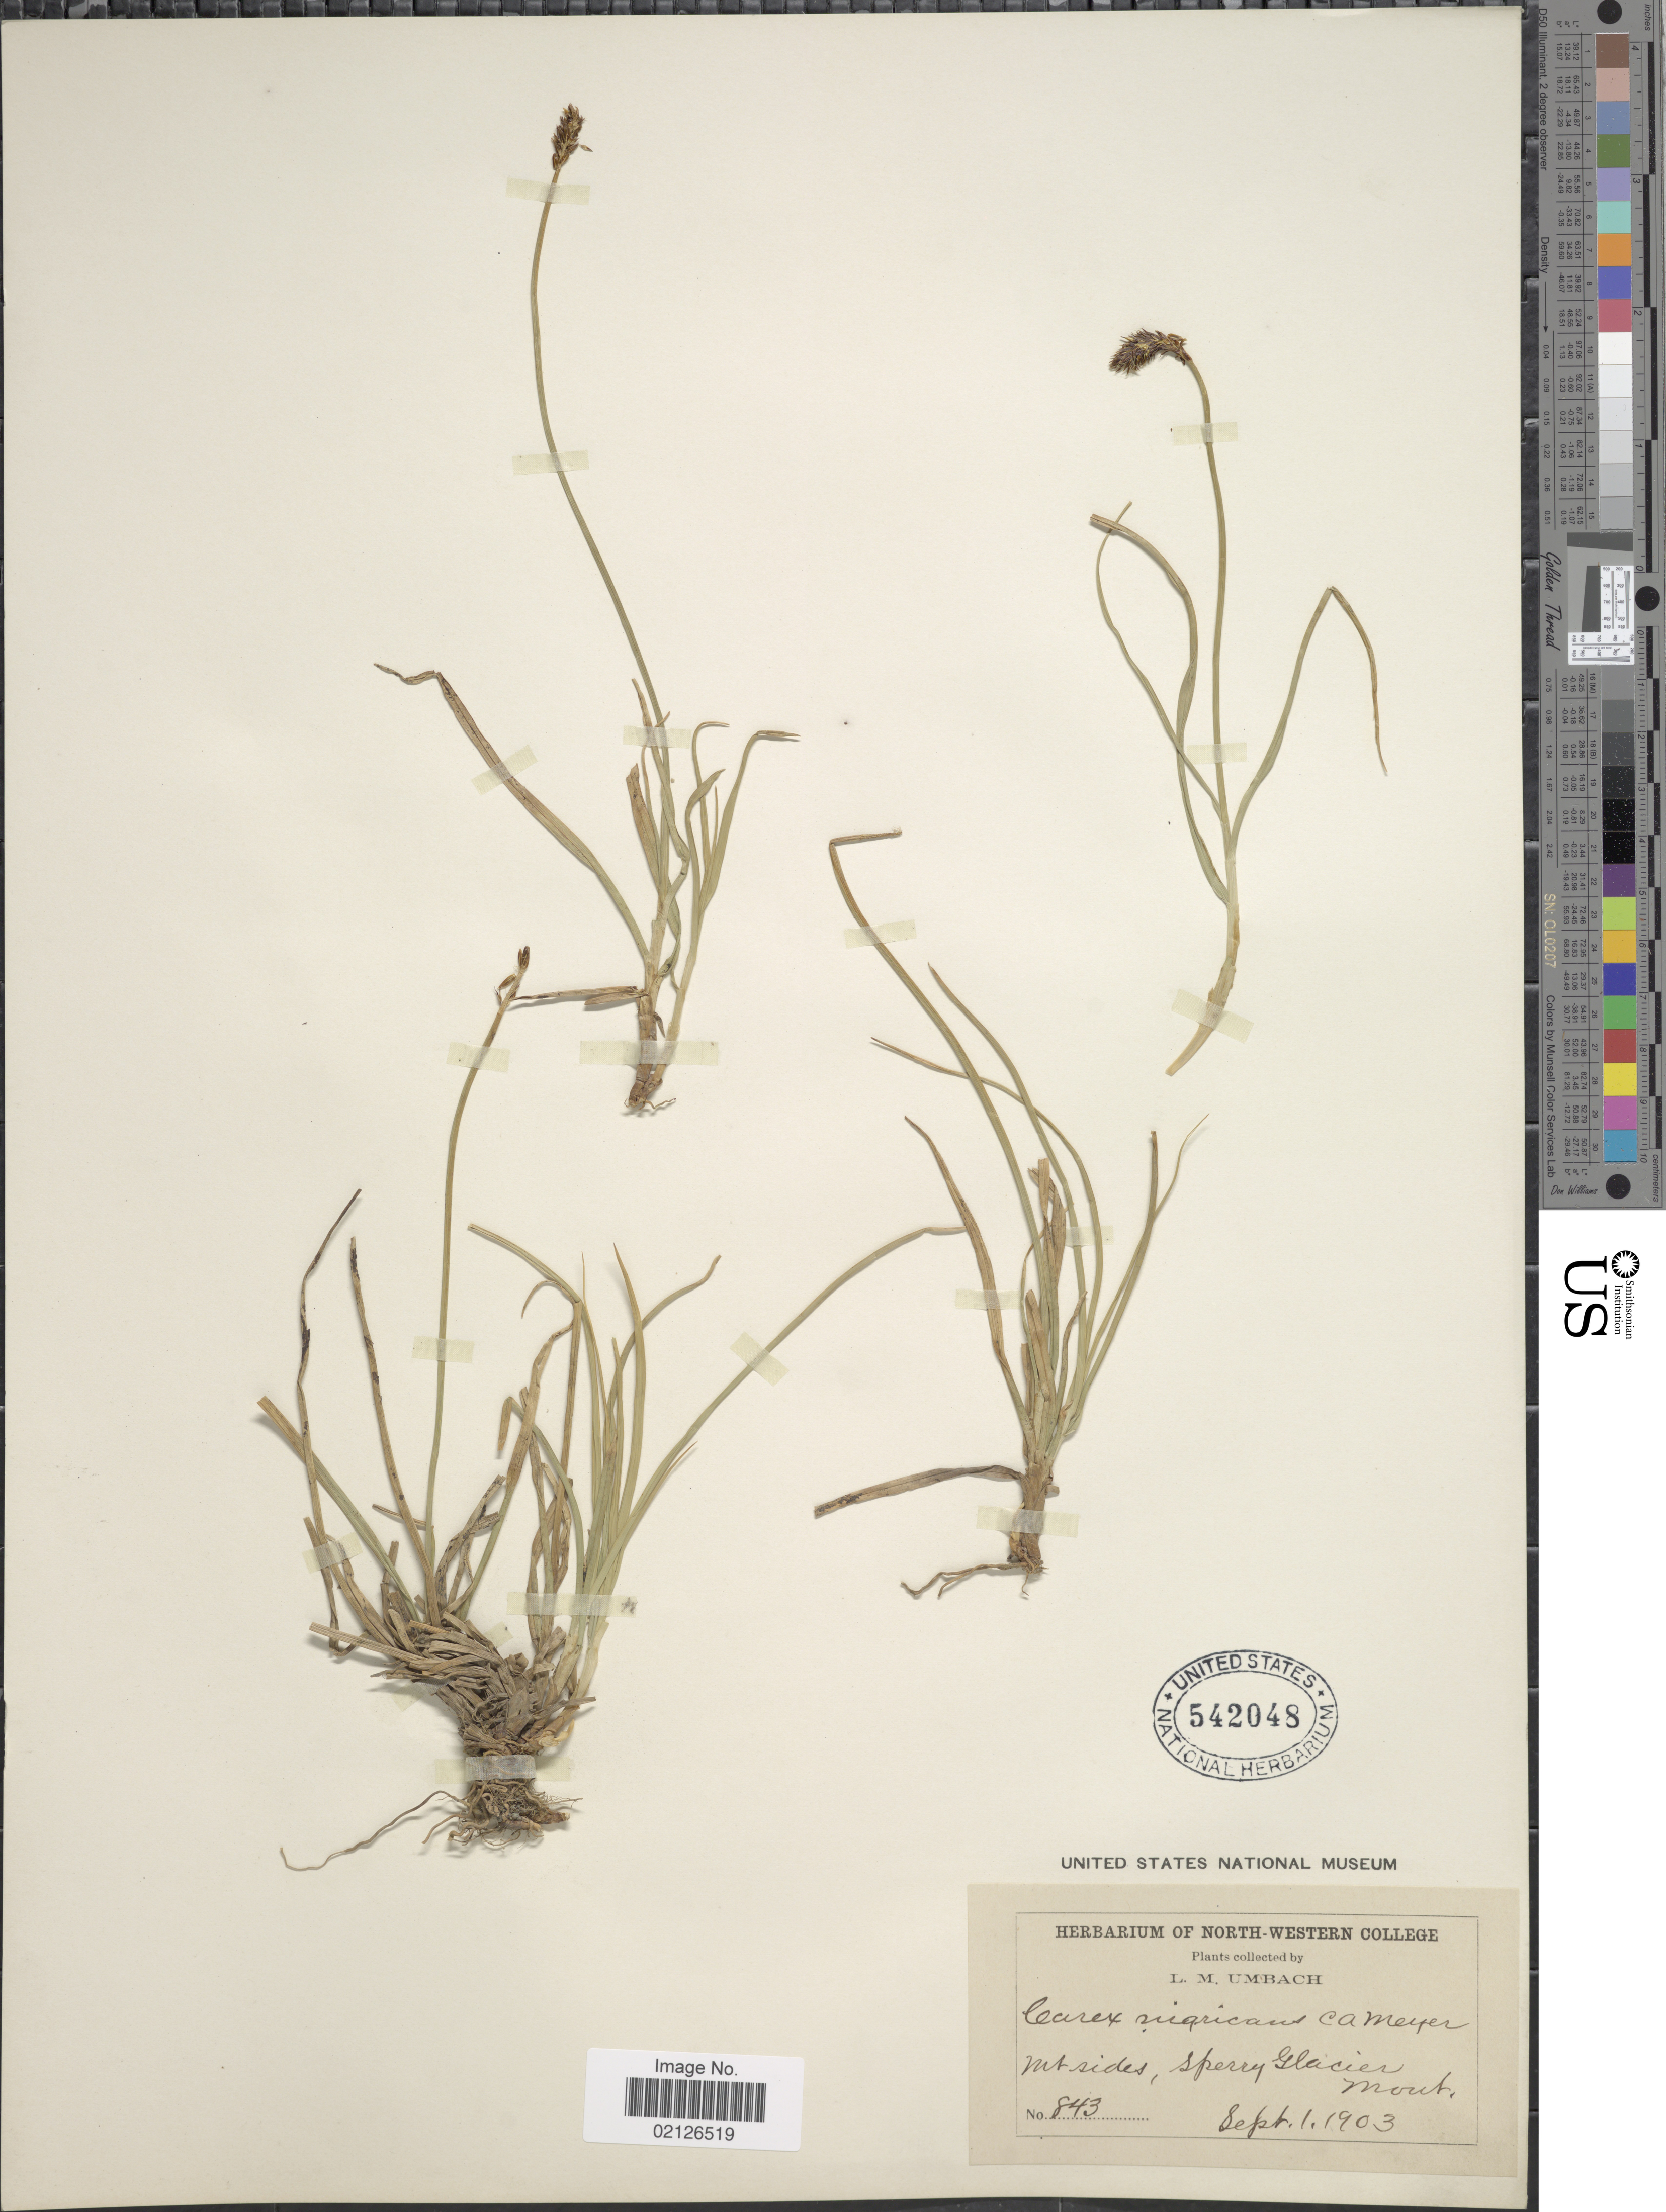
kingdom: Plantae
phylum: Tracheophyta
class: Liliopsida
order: Poales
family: Cyperaceae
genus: Carex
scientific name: Carex nigricans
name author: C.A. Mey.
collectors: L. M. Umbach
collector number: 843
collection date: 1903-09-01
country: United States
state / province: Montana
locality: Wet sides, sperry Glacier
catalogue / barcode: US 542048